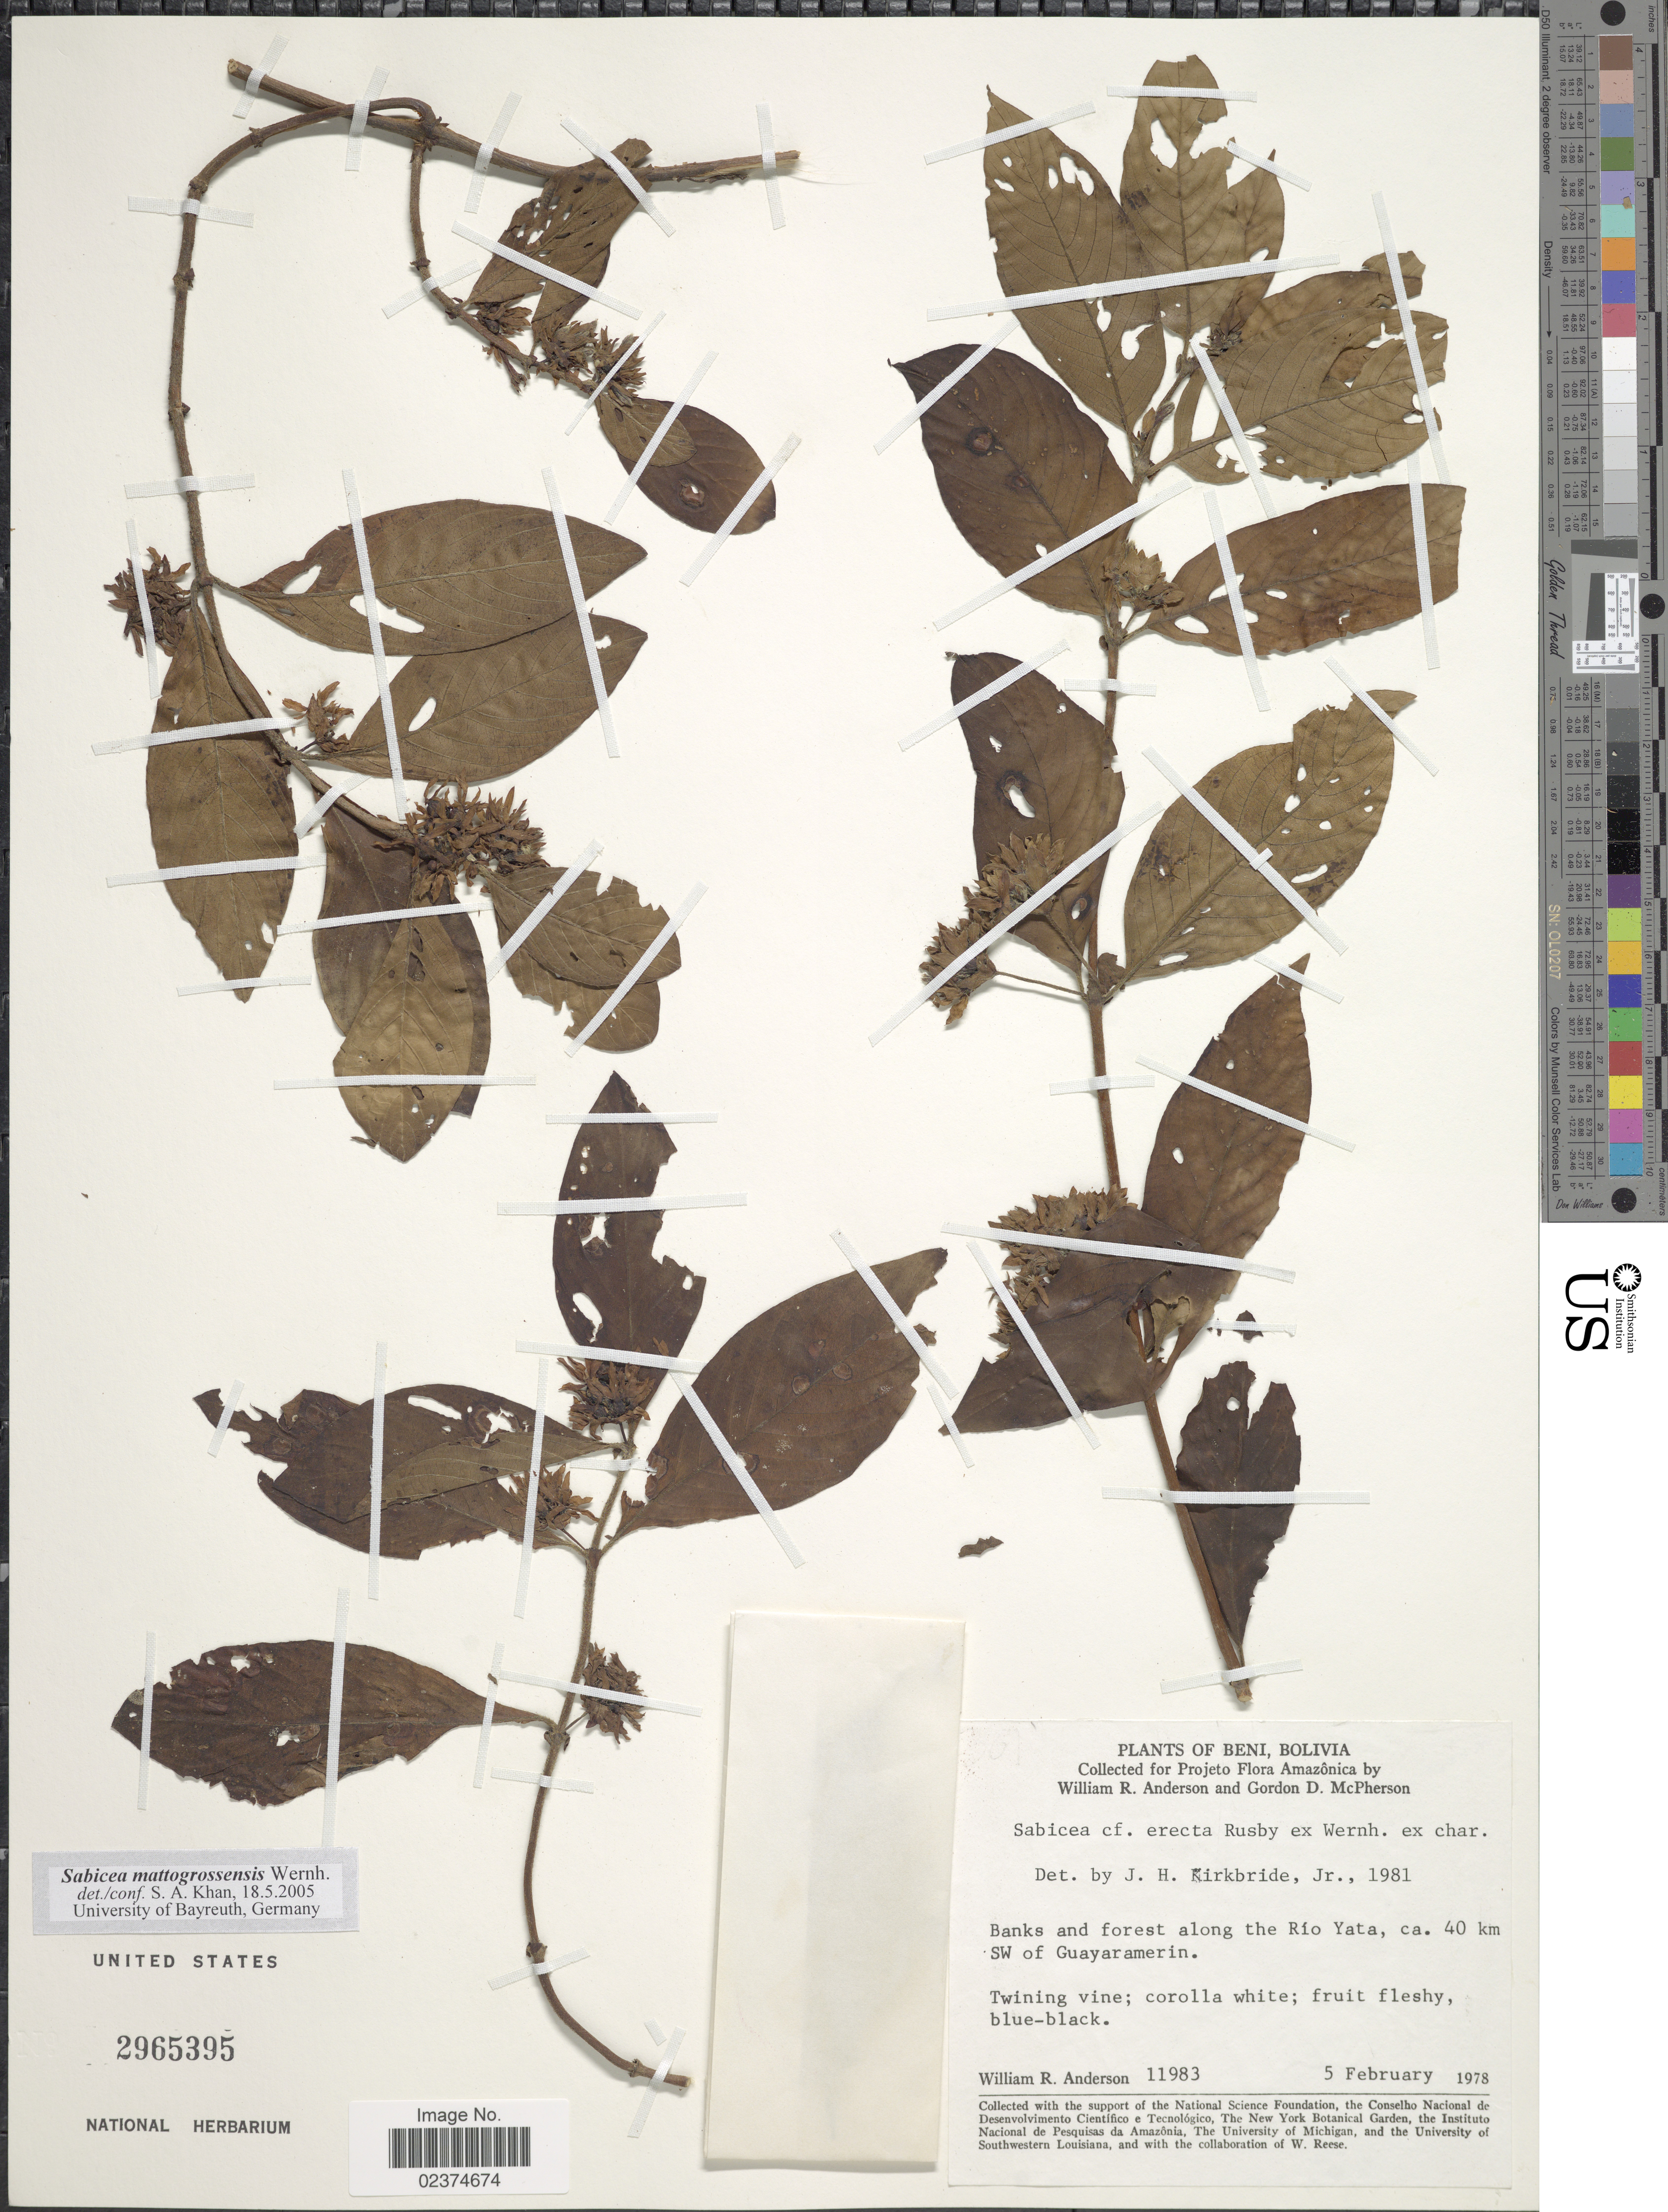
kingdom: Plantae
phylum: Tracheophyta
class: Magnoliopsida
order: Gentianales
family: Rubiaceae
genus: Sabicea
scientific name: Sabicea mattogrossensis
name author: Wernham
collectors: W. R. Anderson & G. D. McPherson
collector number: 11983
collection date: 1978-02-05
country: Bolivia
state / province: Beni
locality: Banks and forest along the Rio Yata, ca. 40 km SW of Guayaramerin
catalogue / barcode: US 2965395